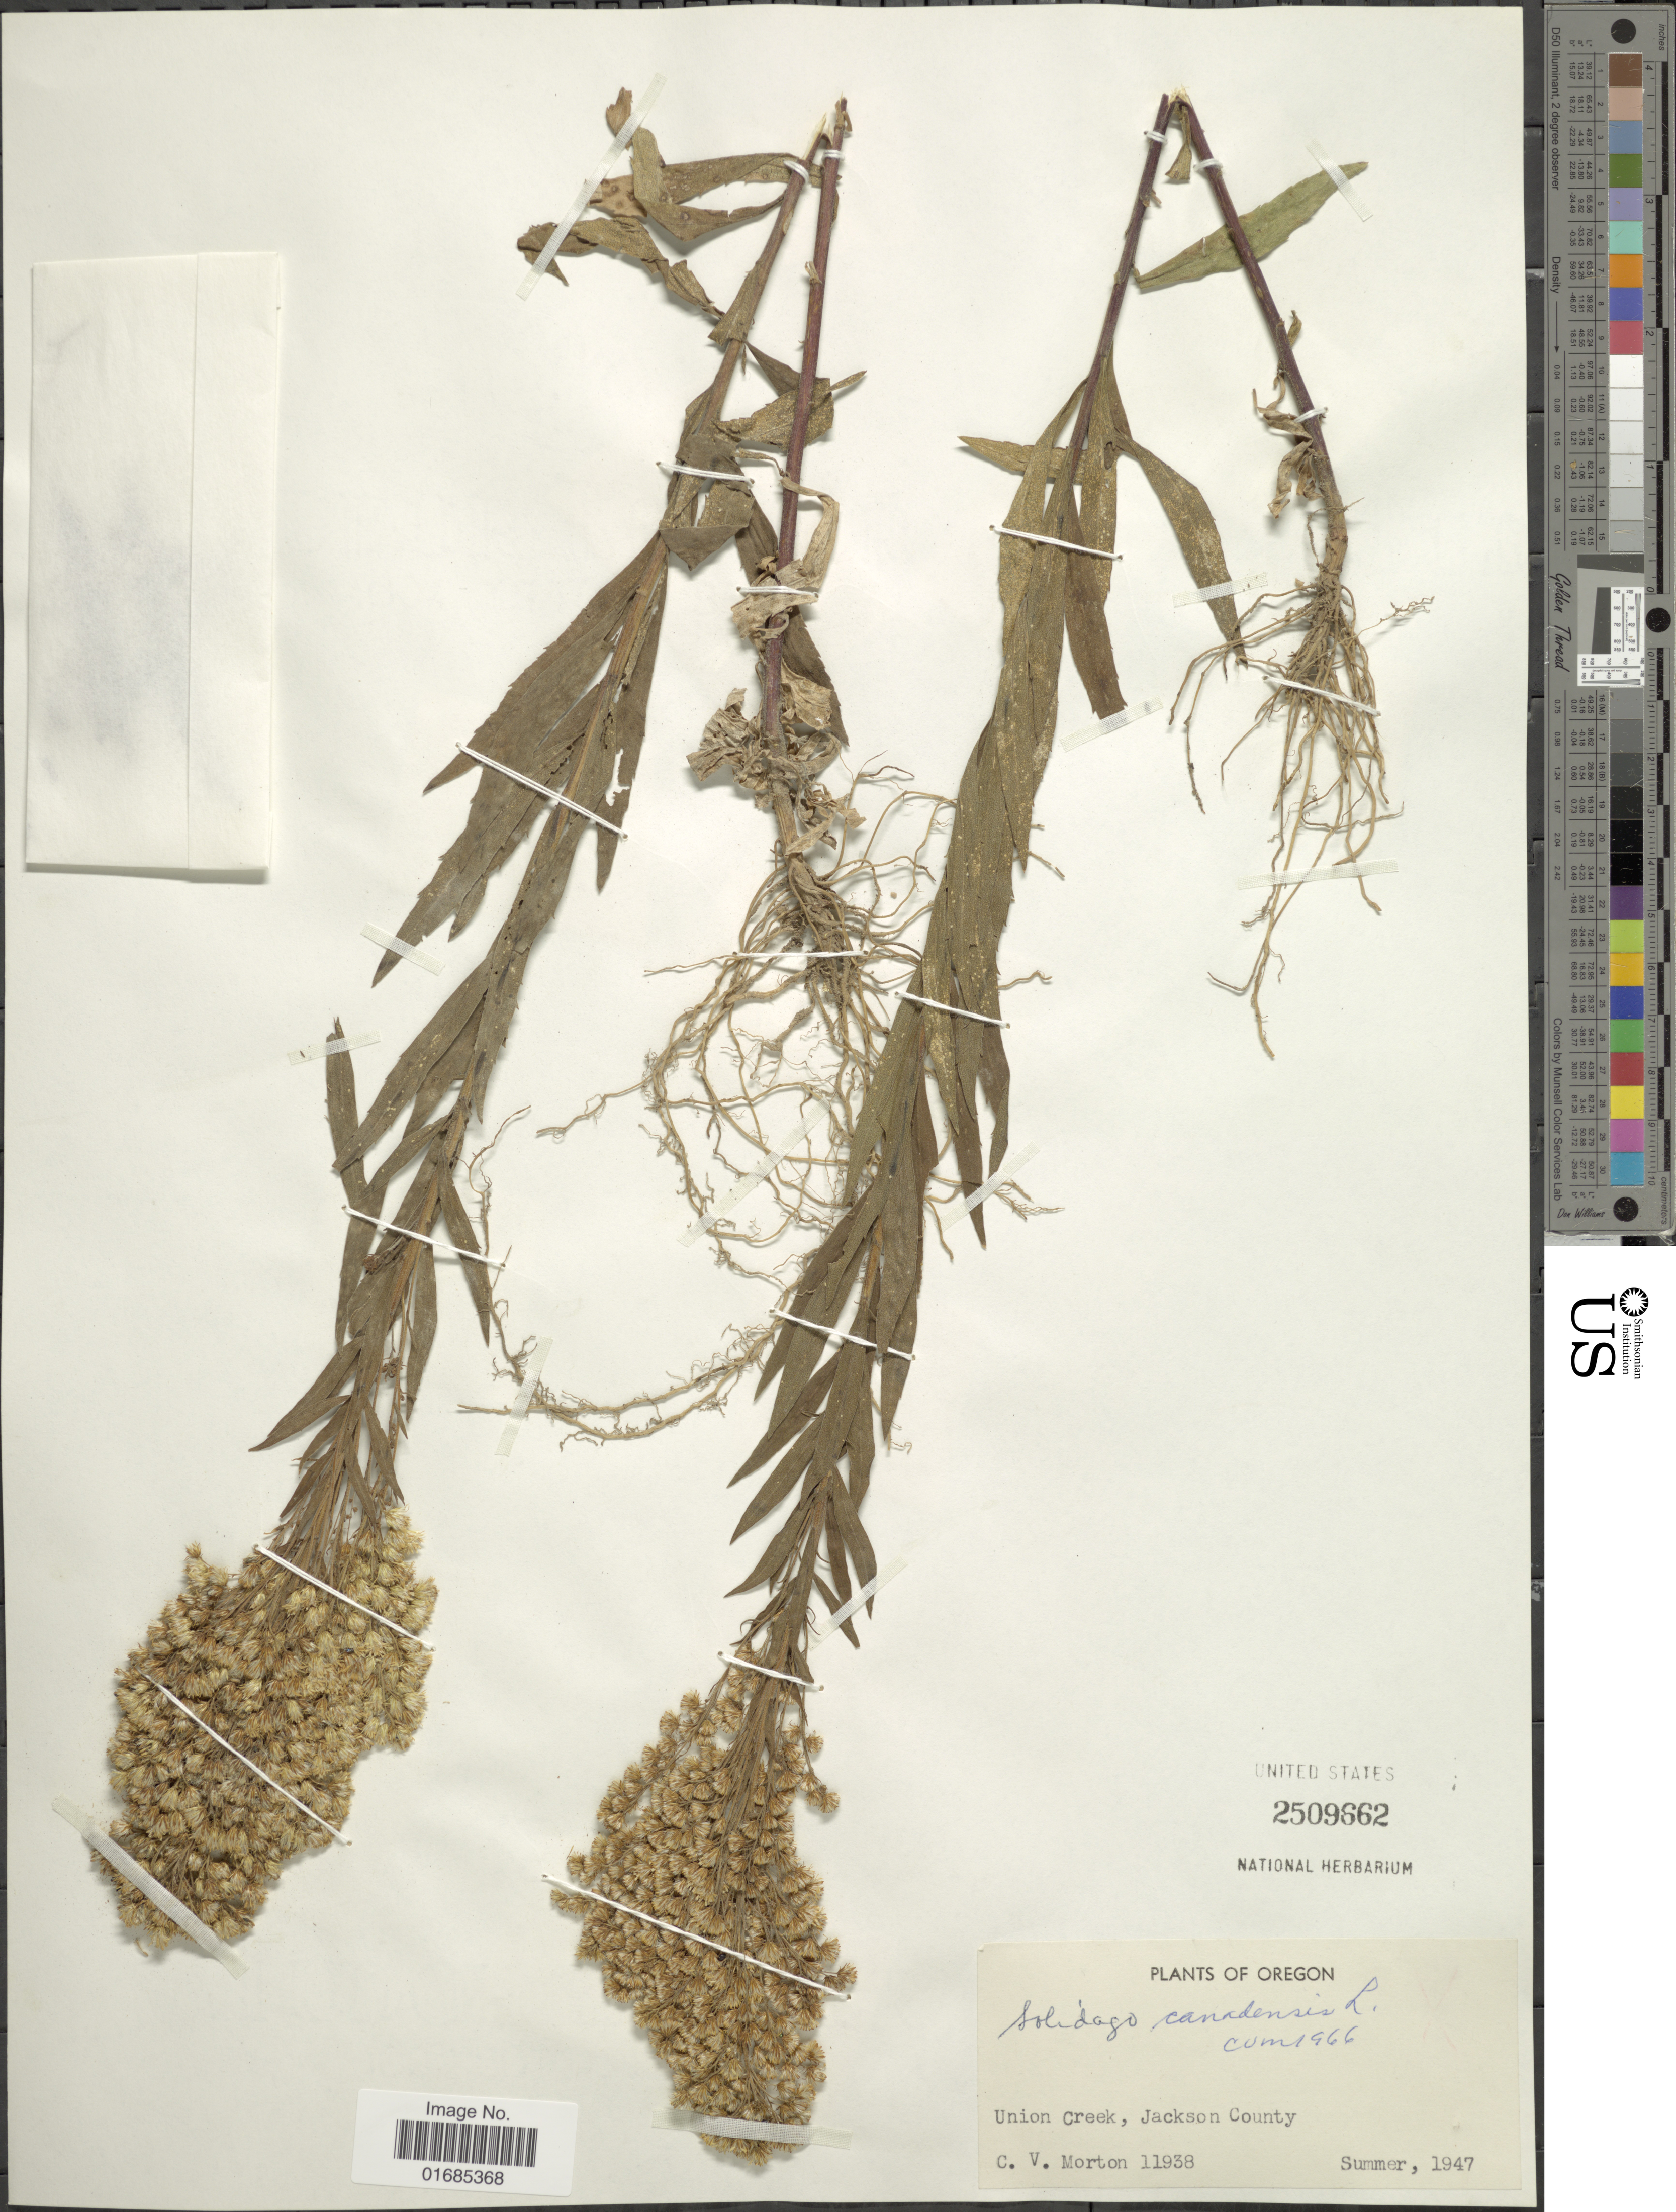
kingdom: Plantae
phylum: Tracheophyta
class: Magnoliopsida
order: Asterales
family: Asteraceae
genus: Solidago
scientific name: Solidago canadensis var. gilvocanescens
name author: Rydb.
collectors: C. V. Morton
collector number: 11938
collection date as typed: Summer 1947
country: United States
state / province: Oregon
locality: Union Creek, Jackson County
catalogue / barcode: US 2509662